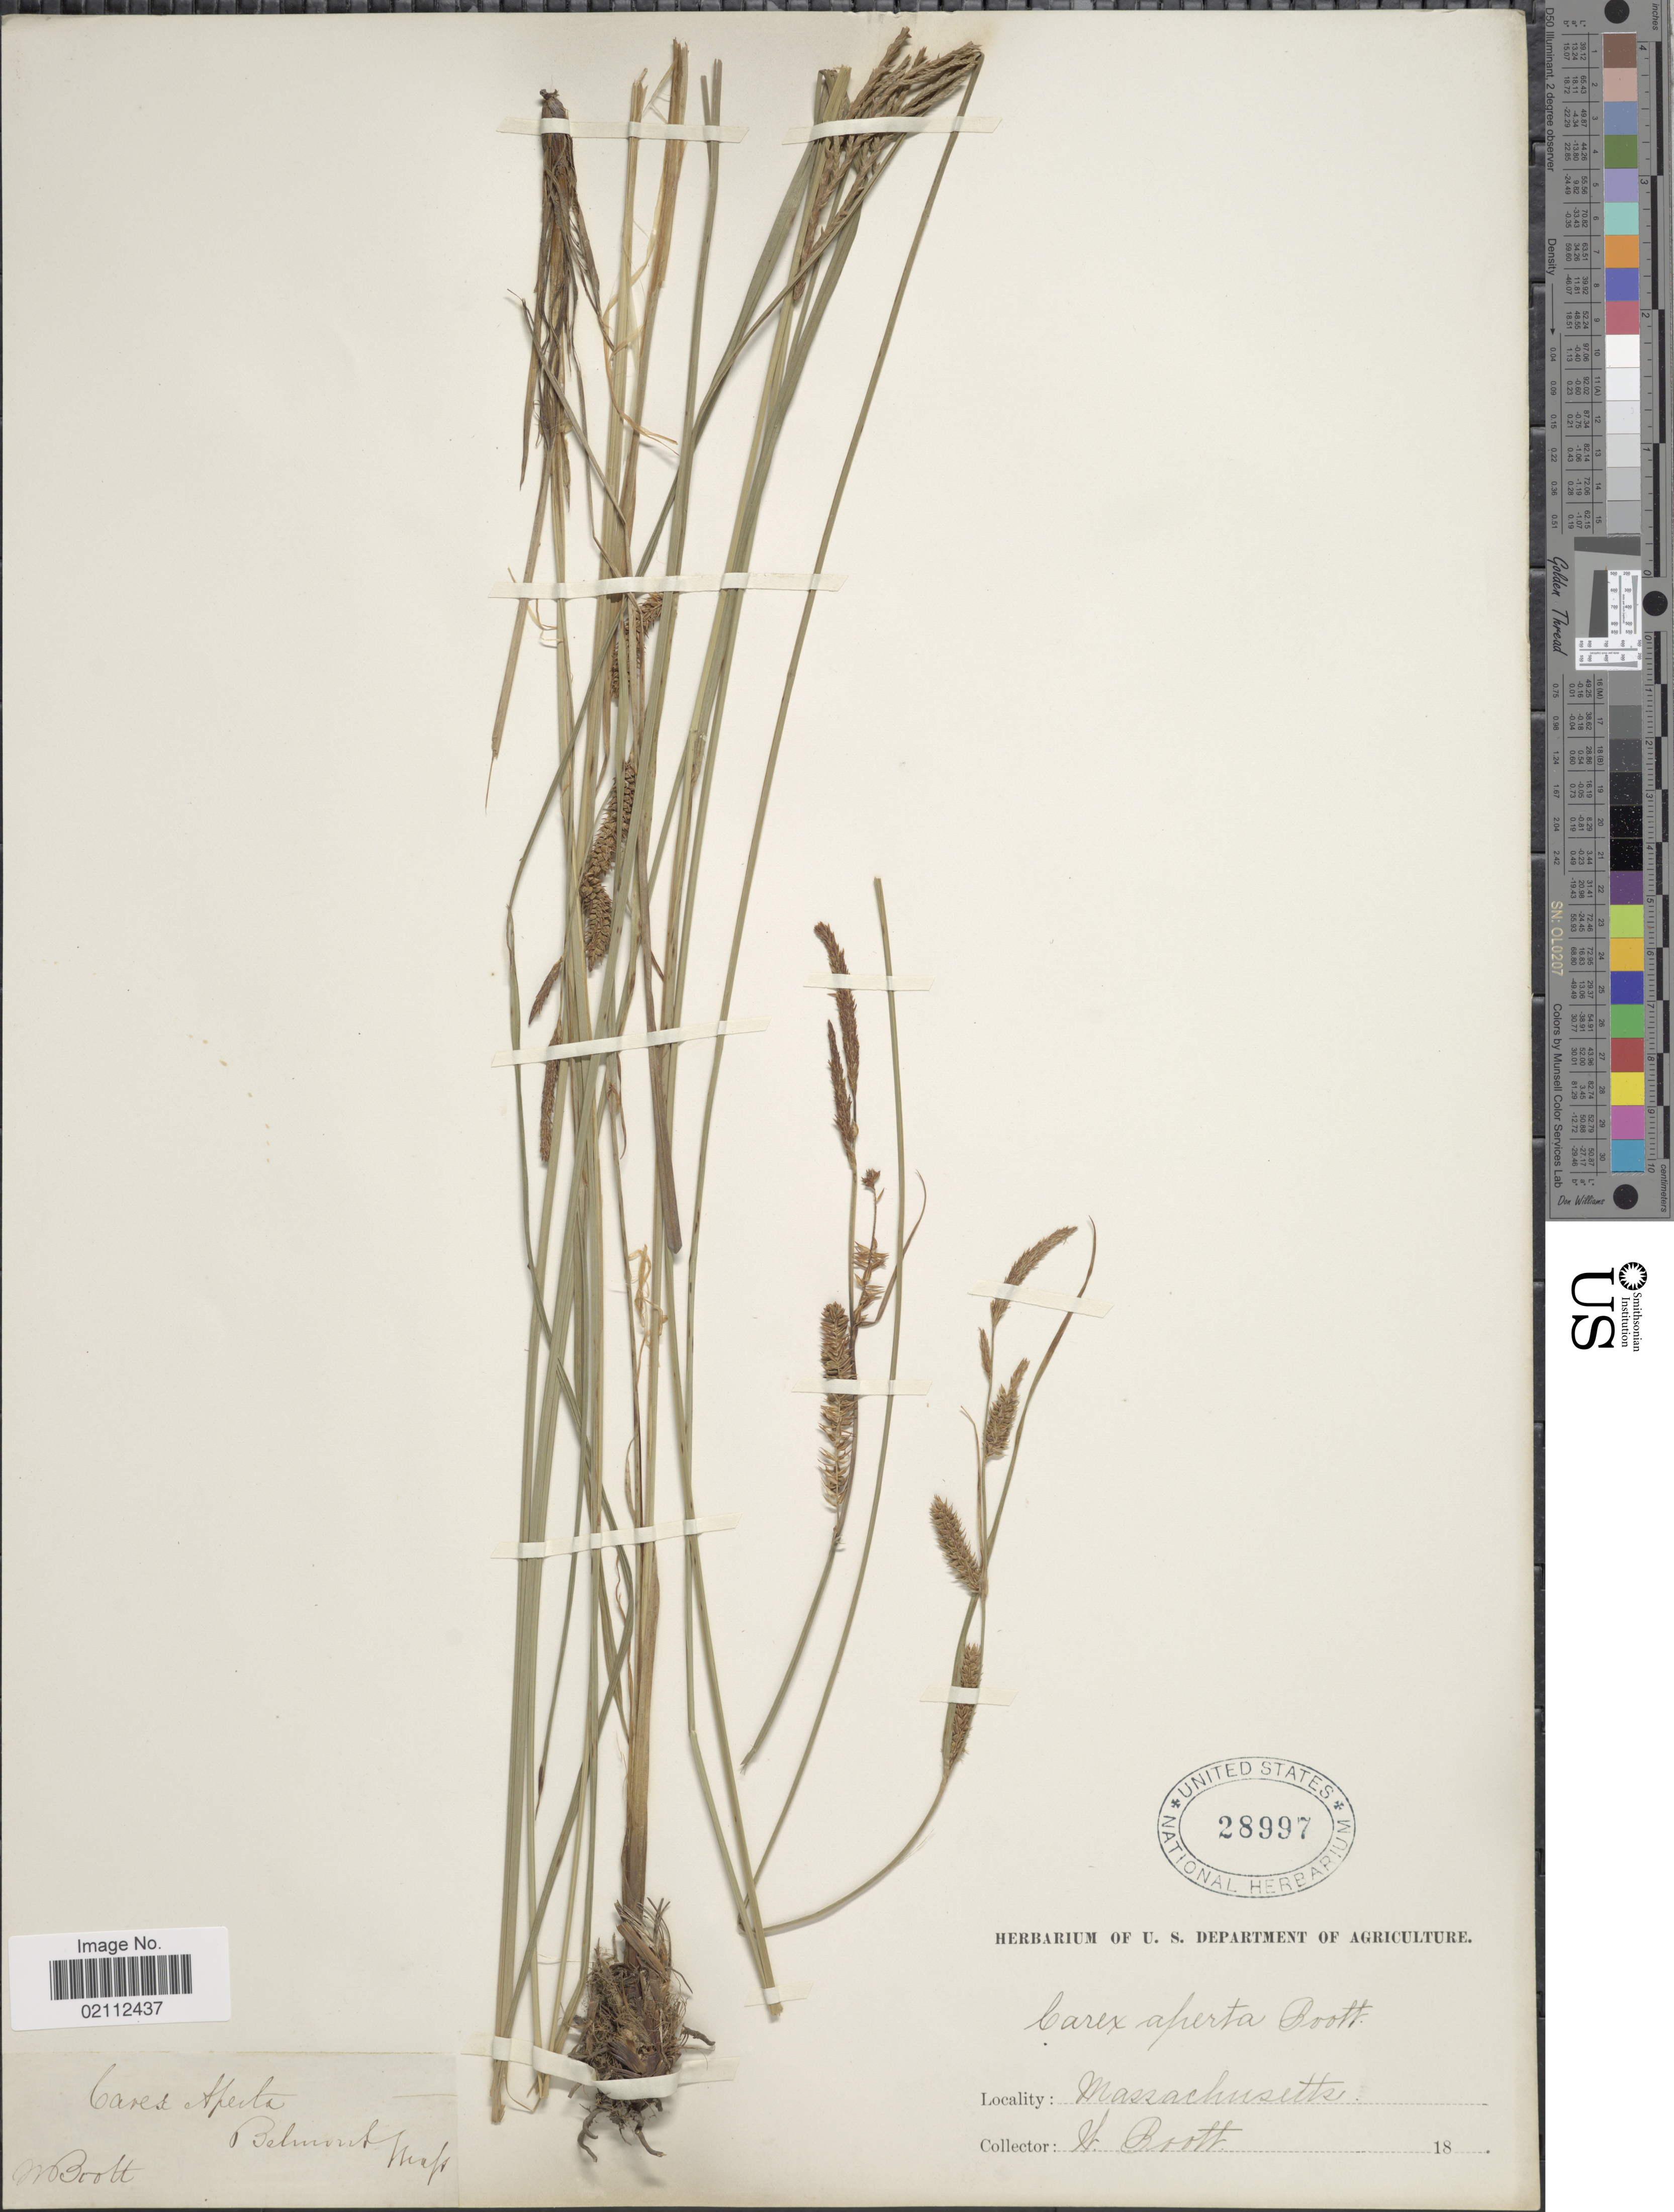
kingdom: Plantae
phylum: Tracheophyta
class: Liliopsida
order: Poales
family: Cyperaceae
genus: Carex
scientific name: Carex haydenii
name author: Dewey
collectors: W. Boott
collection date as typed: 18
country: United States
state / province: Massachusetts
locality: Belmont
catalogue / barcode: US 28997